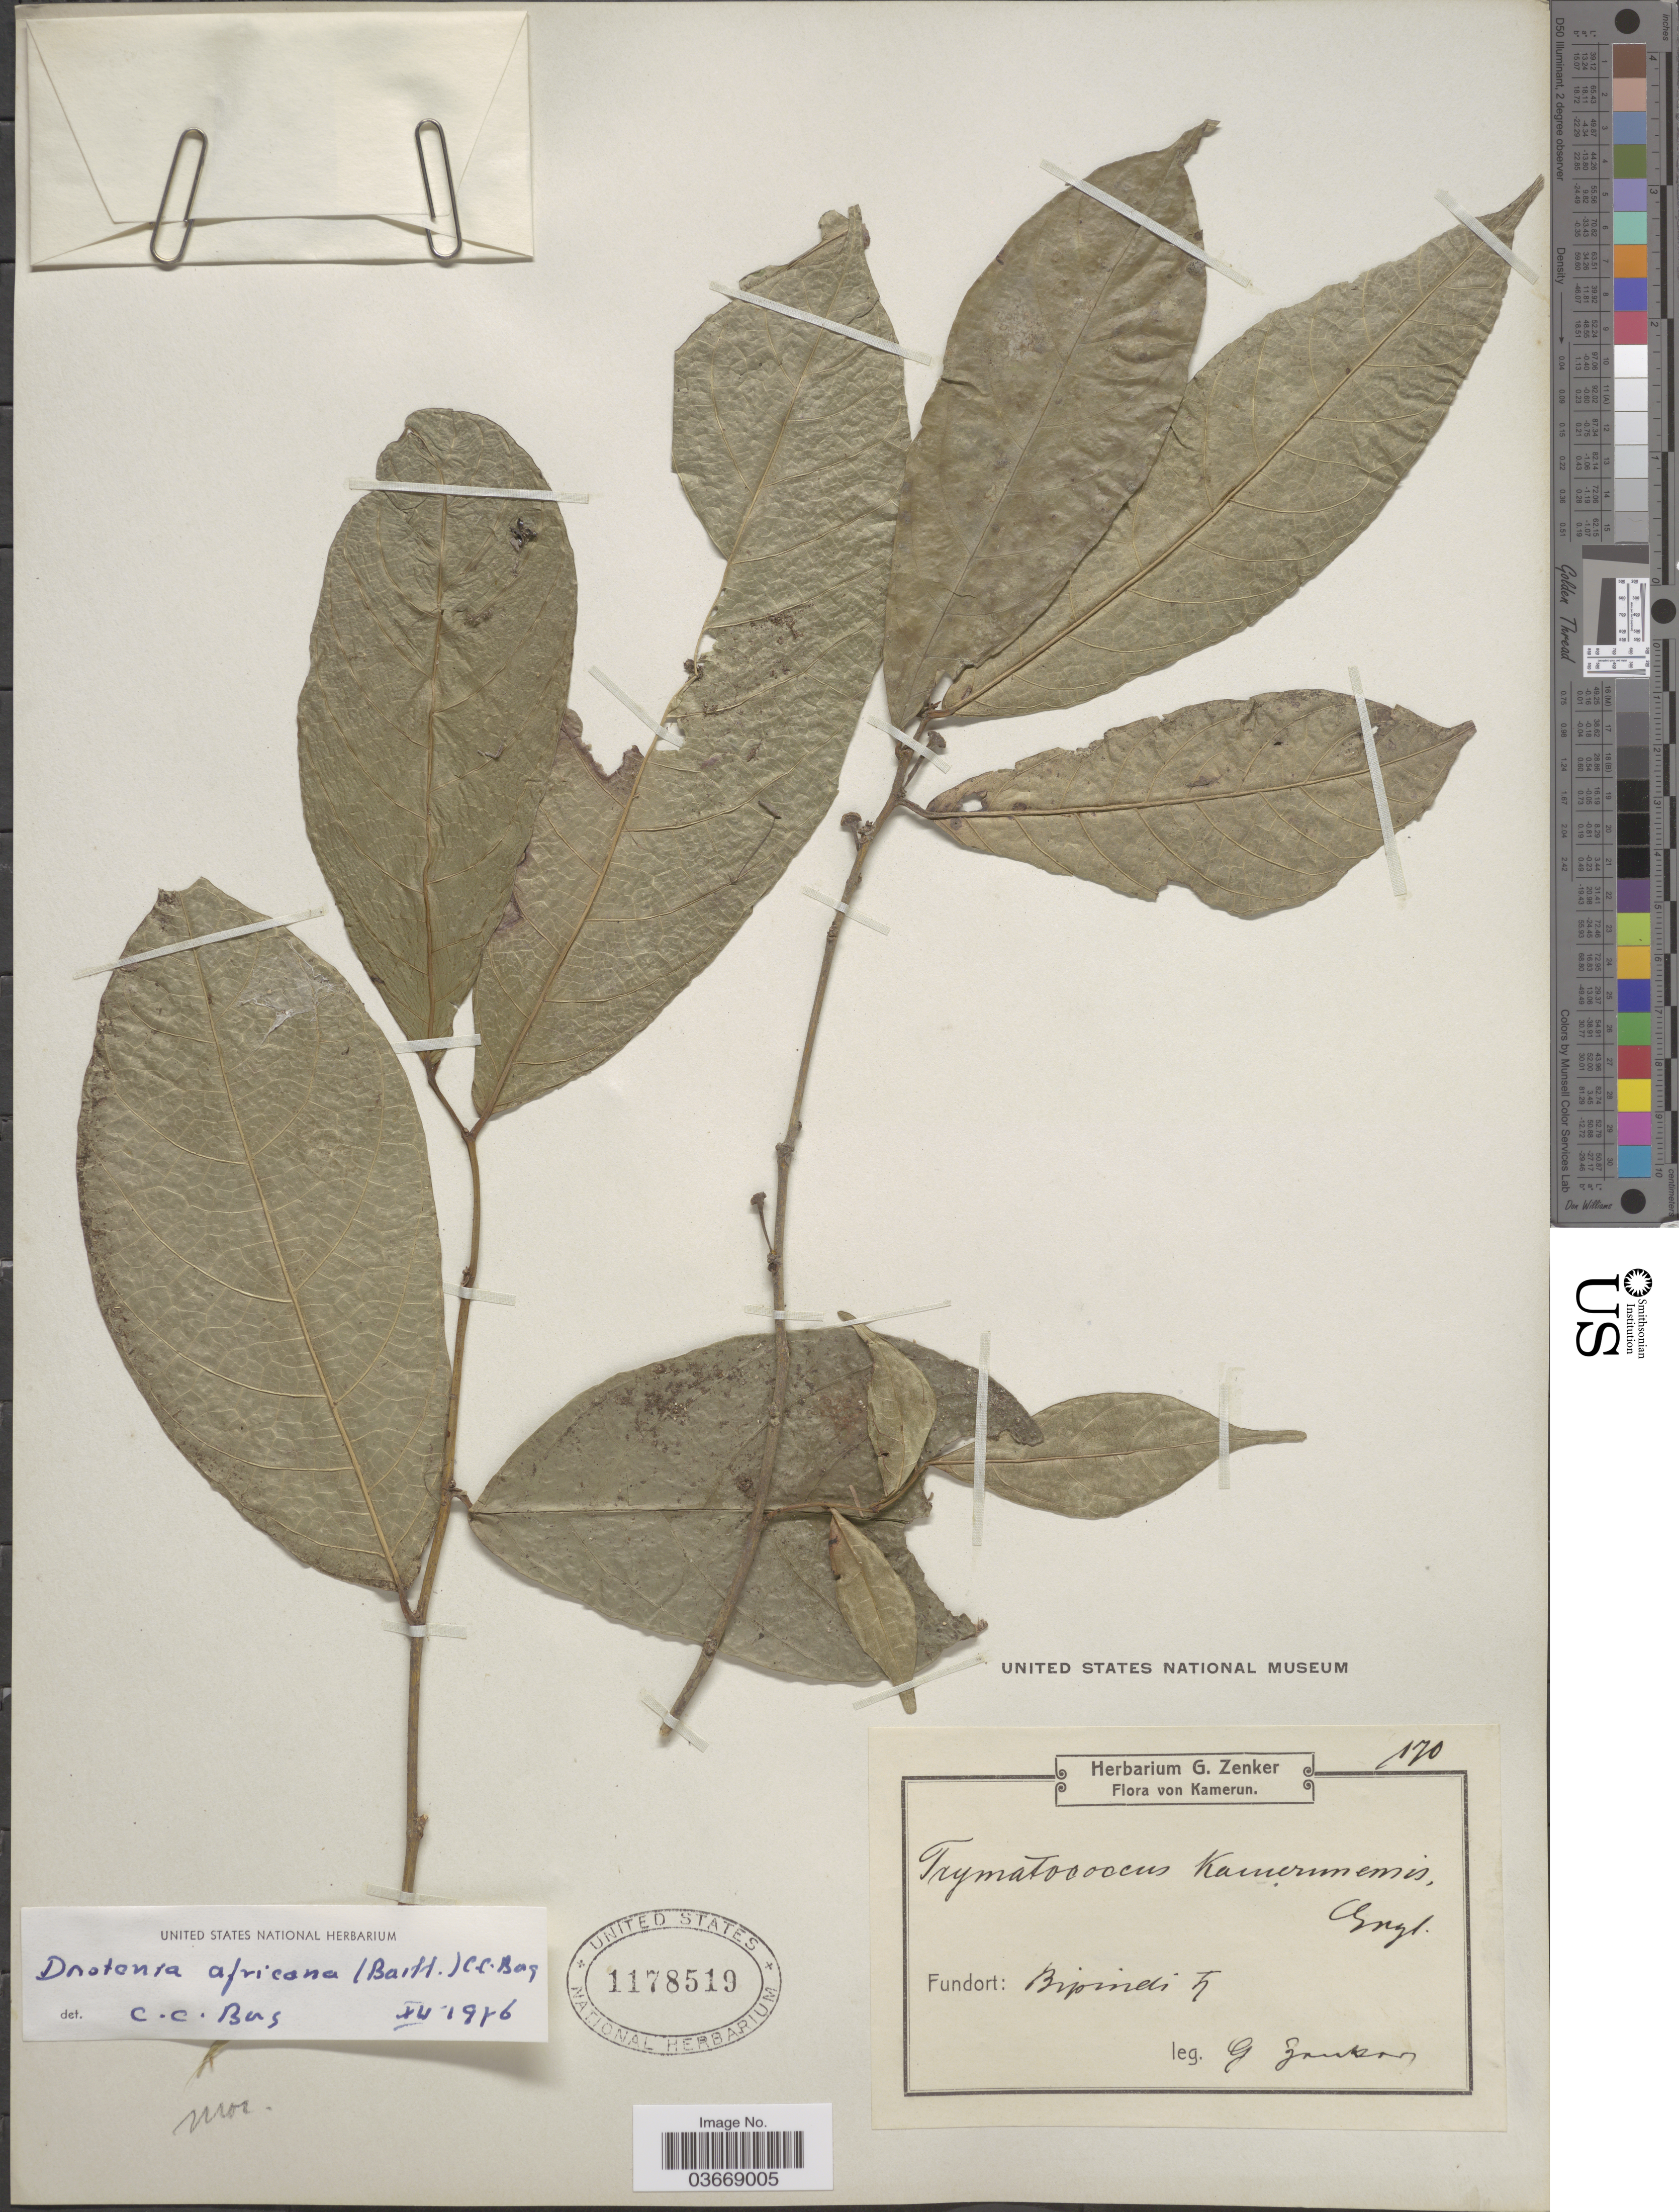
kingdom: Plantae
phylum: Tracheophyta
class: Magnoliopsida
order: Rosales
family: Moraceae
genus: Dorstenia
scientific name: Dorstenia africana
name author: (Baill.) C.C. Berg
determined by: Berg, C. C.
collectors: G. A. Zenker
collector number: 170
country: Cameroon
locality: Kamerun. Bipindi.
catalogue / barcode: US 1178519